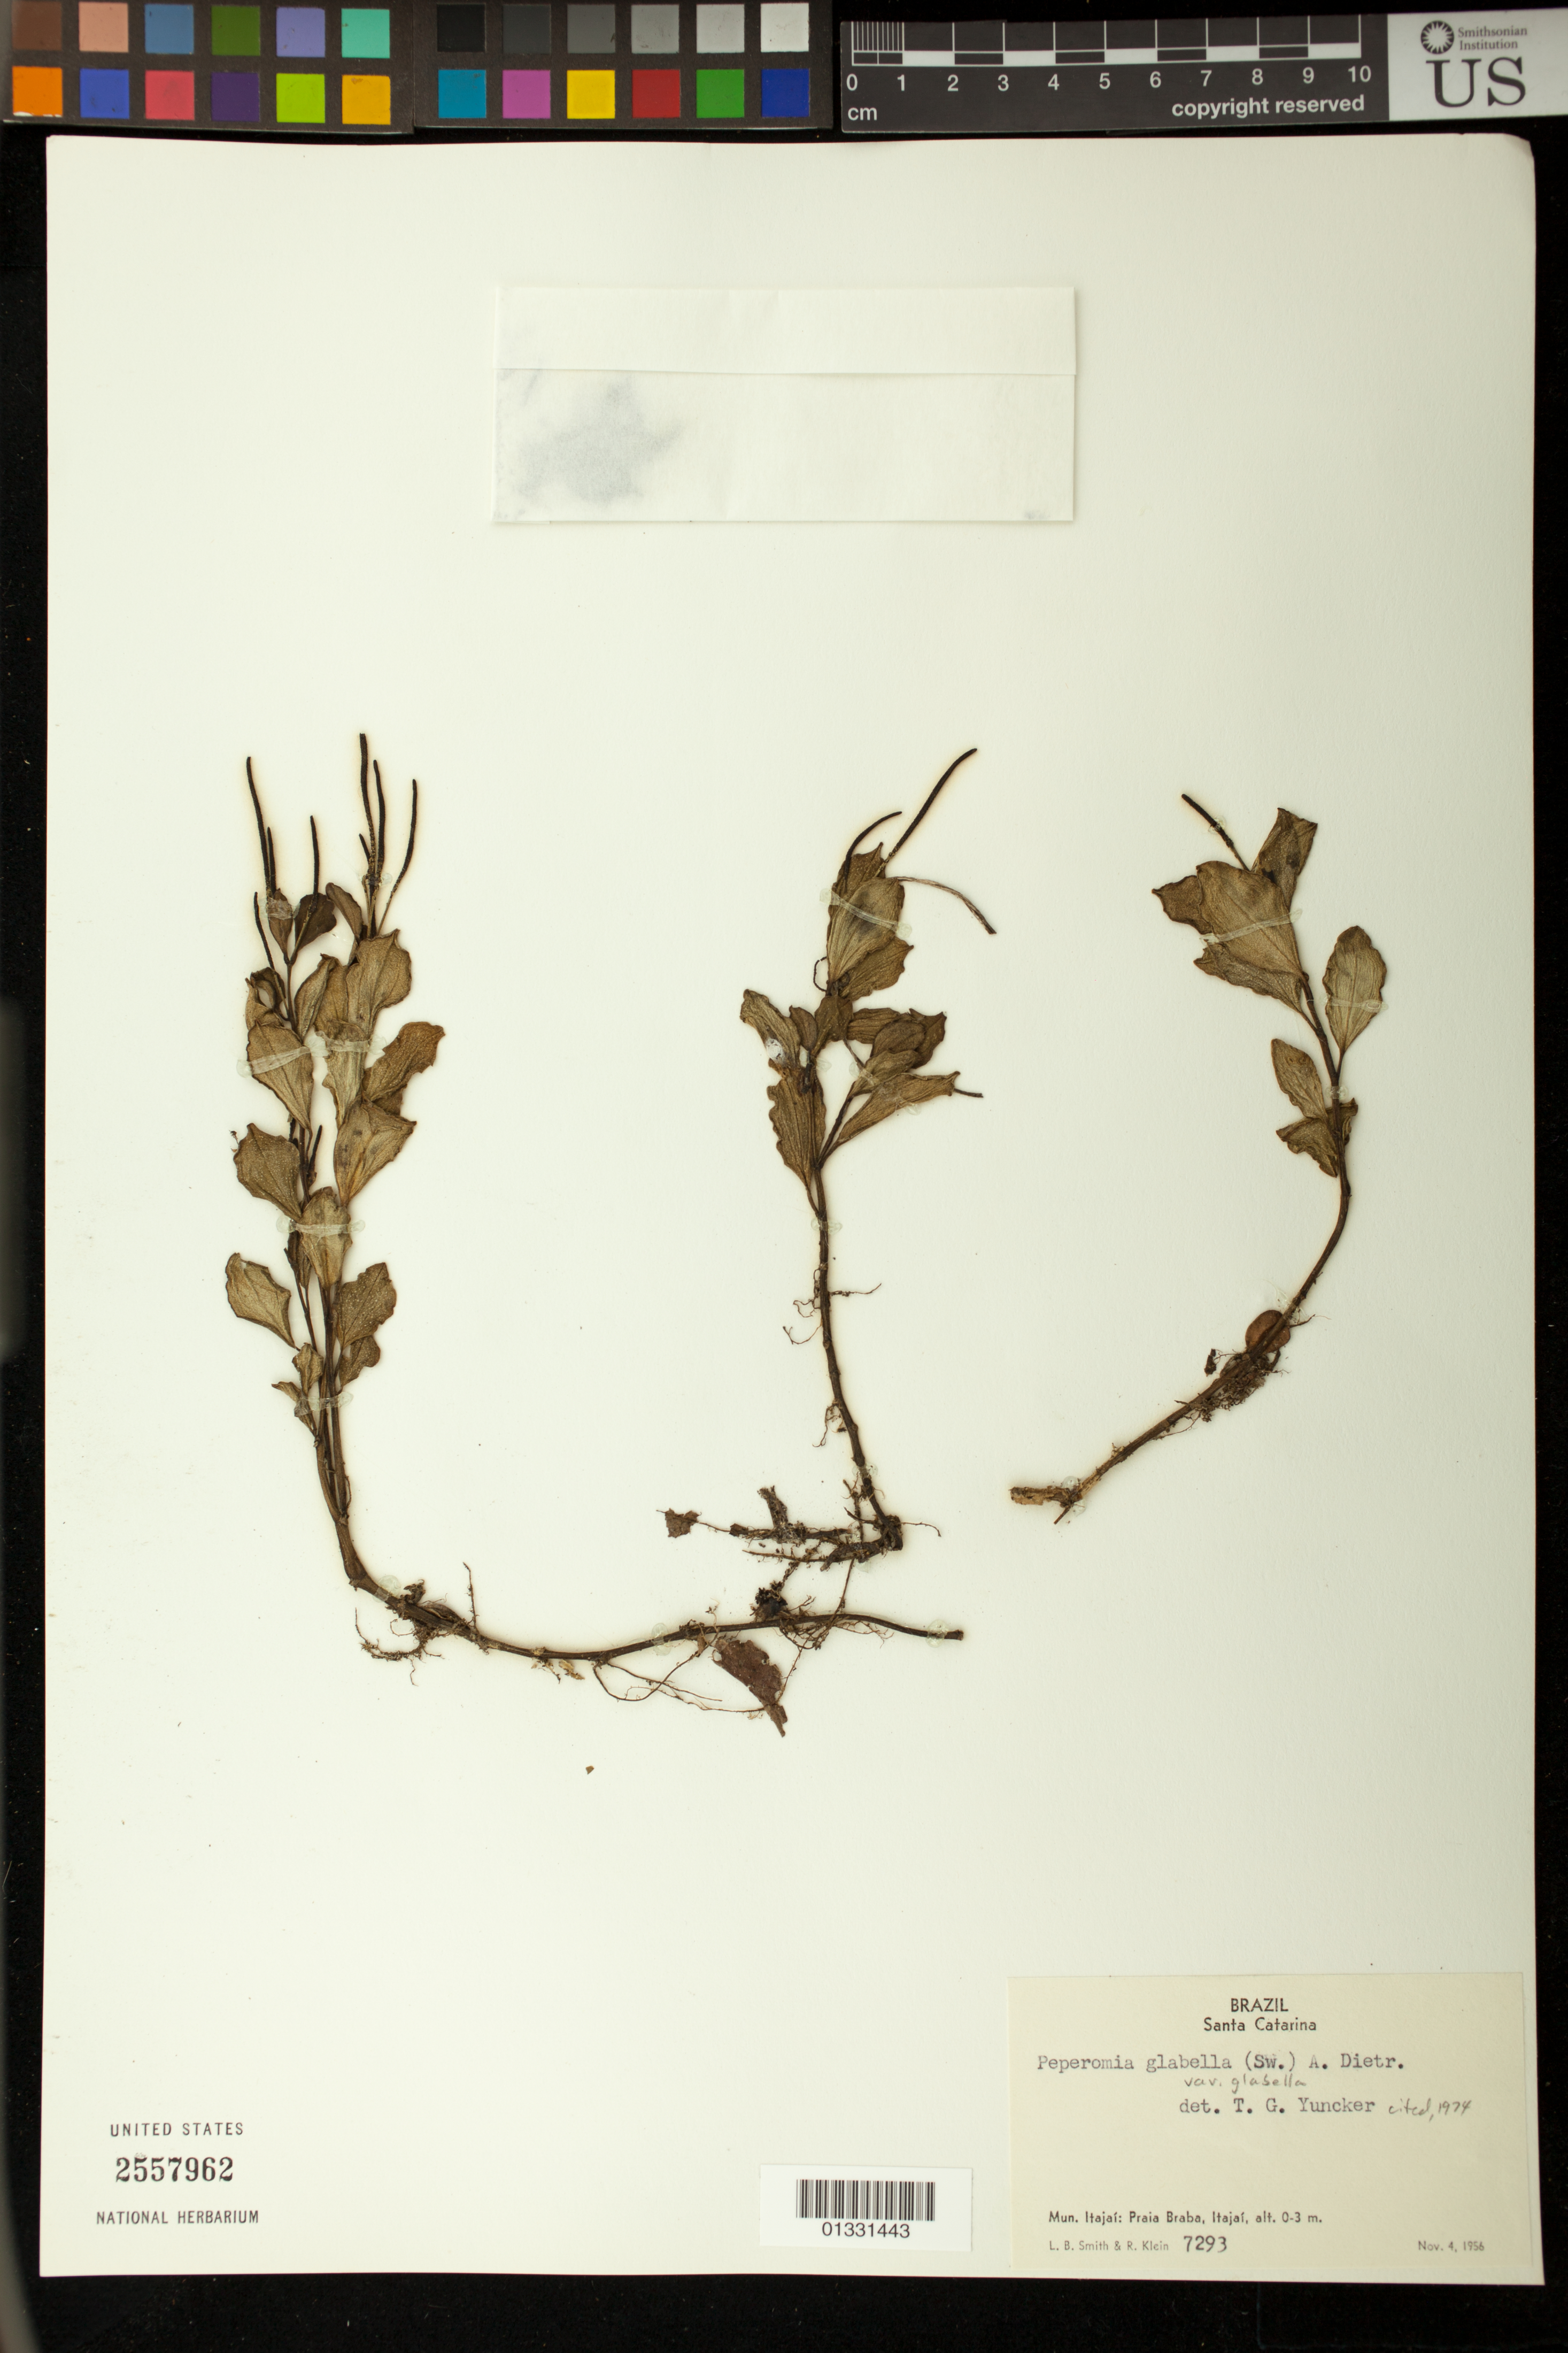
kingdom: Plantae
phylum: Tracheophyta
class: Magnoliopsida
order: Piperales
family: Piperaceae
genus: Peperomia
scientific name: Peperomia glabella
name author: (Sw.) A. Dietr.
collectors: L. Smith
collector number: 7293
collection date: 1956-11-04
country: Brazil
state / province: Santa Catarina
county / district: Itajaí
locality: Praia Braba, Itajaí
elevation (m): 0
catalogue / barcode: US 2557962